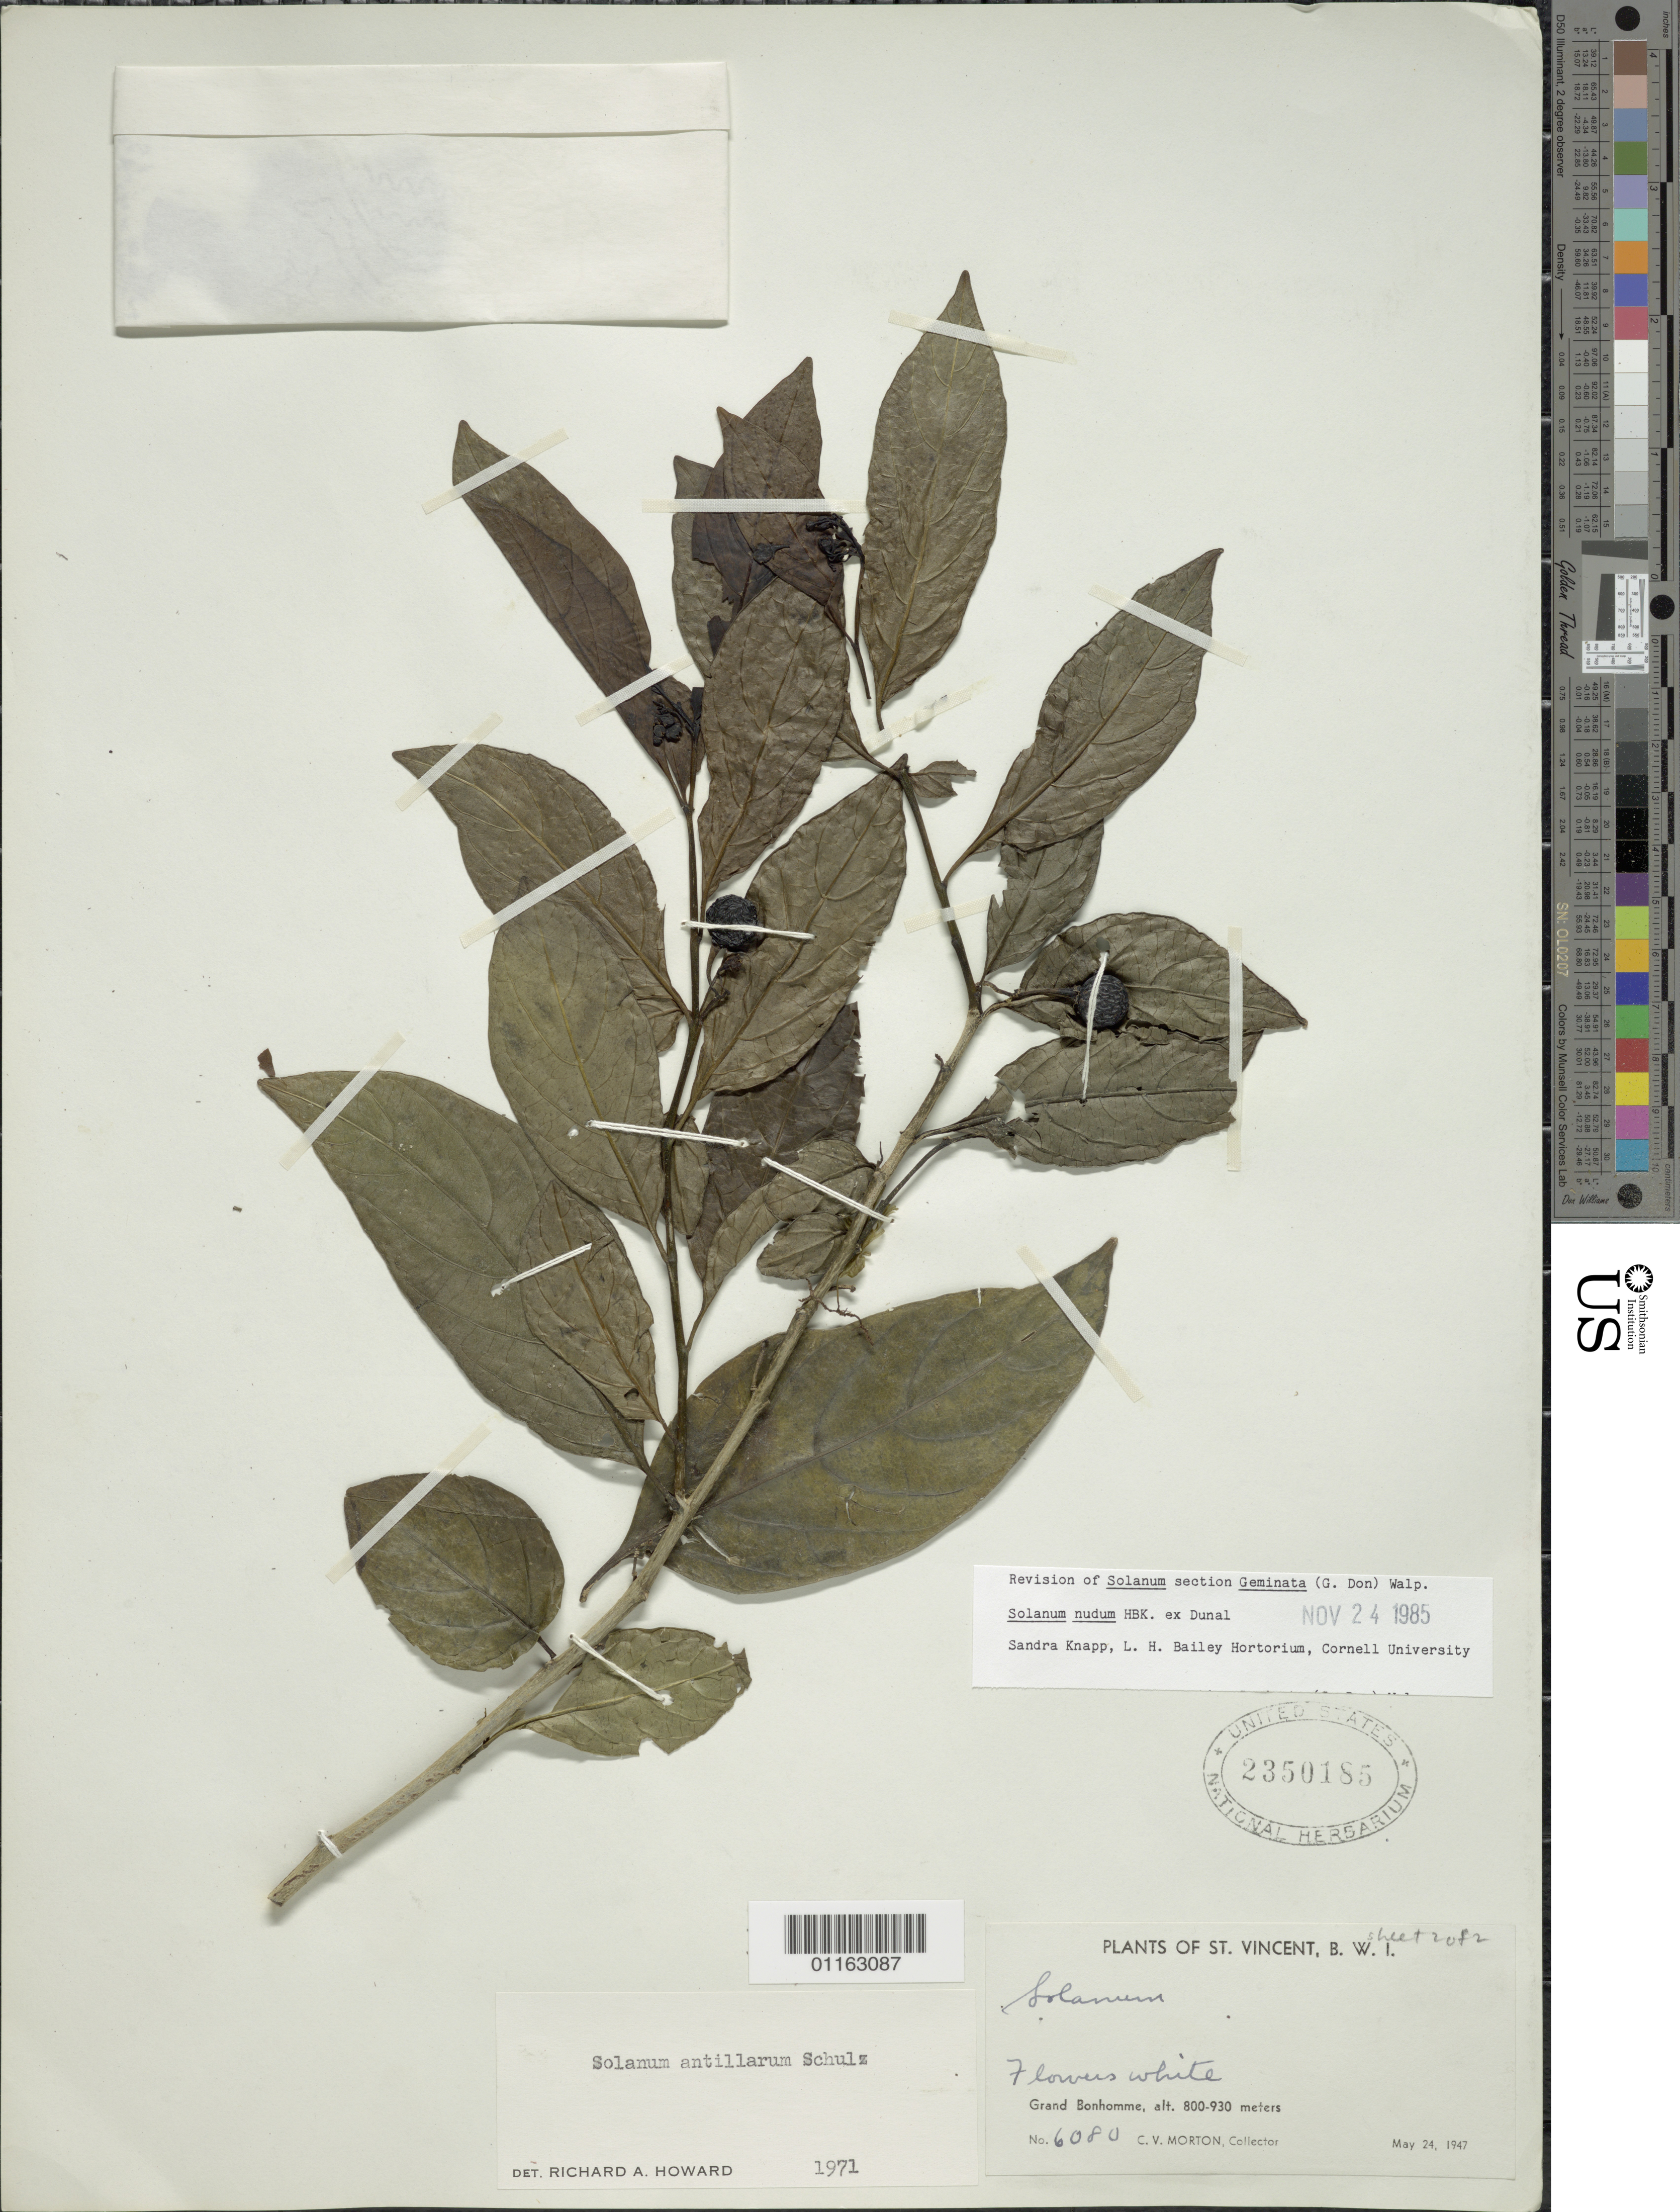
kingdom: Plantae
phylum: Tracheophyta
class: Magnoliopsida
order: Solanales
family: Solanaceae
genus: Solanum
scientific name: Solanum nudum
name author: Humb. & Bonpl. ex Dunal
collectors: C. V. Morton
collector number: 6080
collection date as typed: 24 May 1947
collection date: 1947-05-24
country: St. Vincent - Grenadines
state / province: Saint Patrick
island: St. Vincent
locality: Grand Bonhomme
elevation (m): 800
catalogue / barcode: US 2350185